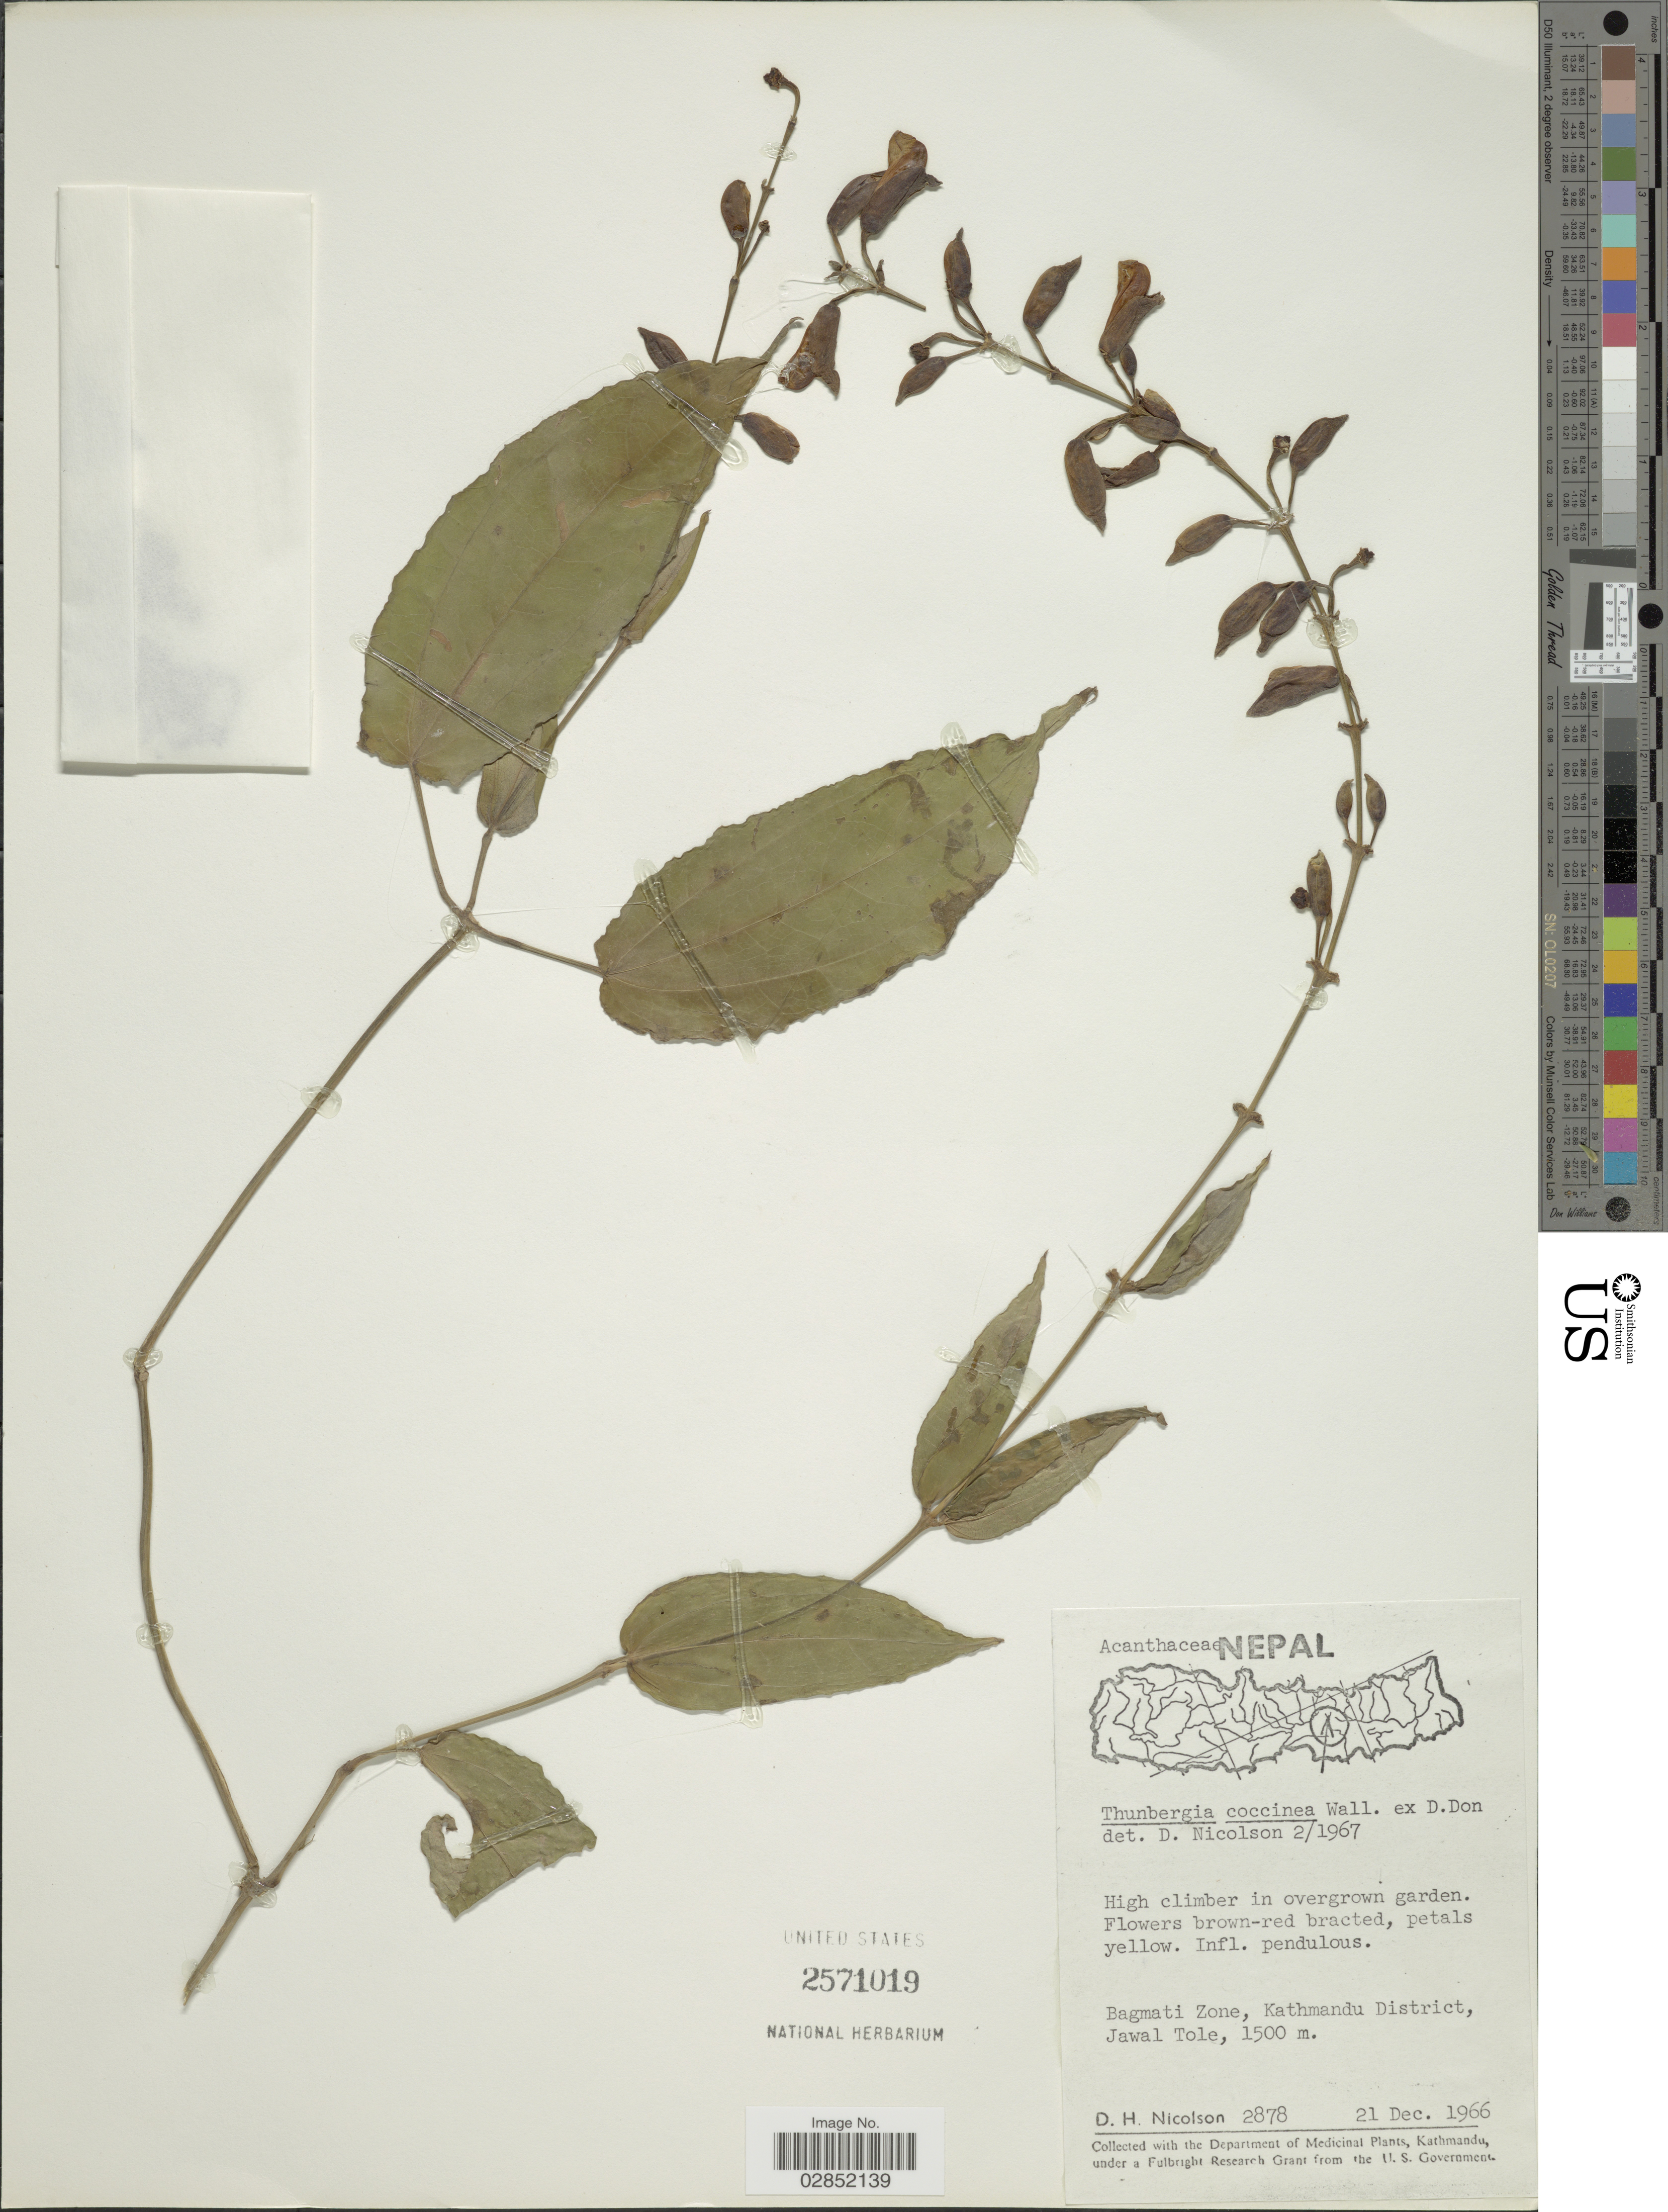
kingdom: Plantae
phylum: Tracheophyta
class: Magnoliopsida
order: Lamiales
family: Acanthaceae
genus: Thunbergia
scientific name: Thunbergia coccinea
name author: Wall.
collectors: D. H. Nicolson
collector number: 2878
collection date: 1966-12-21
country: Nepal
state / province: Bagmati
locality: Bagmati Zone, Kathmandu District, Jawal Tole.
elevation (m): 1500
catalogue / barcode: US 2571019